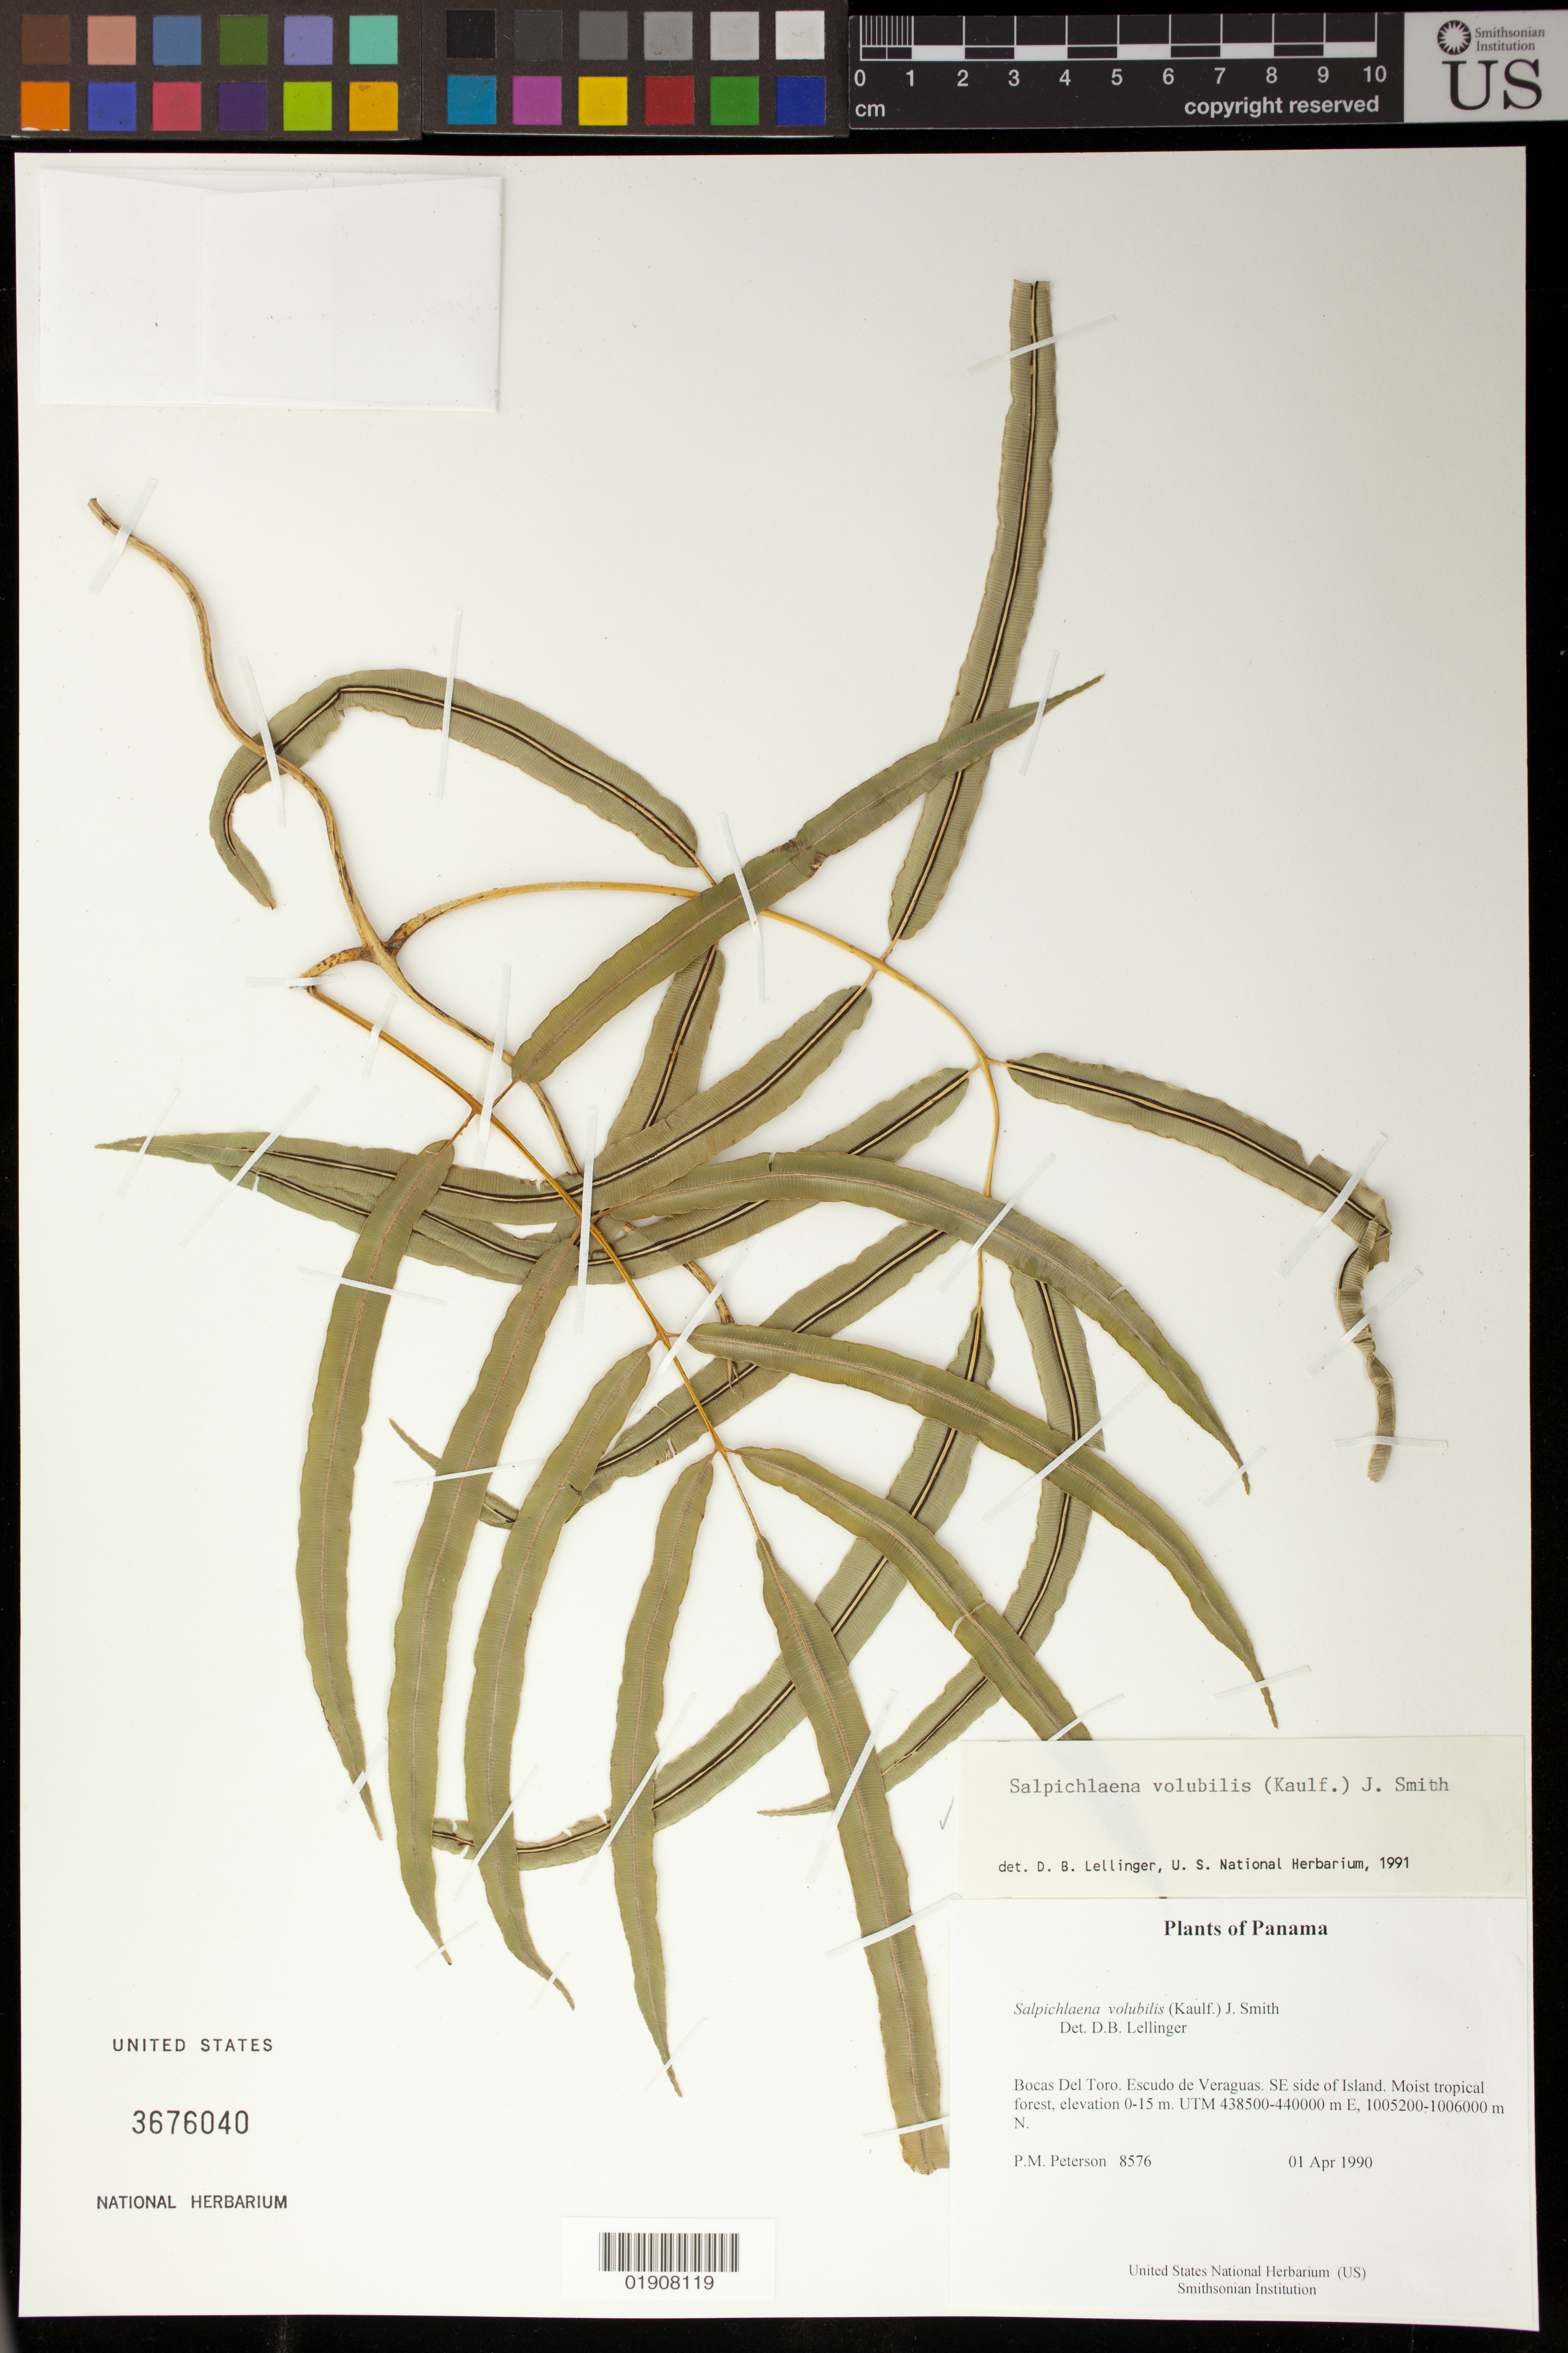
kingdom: Plantae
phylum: Tracheophyta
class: Polypodiopsida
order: Polypodiales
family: Blechnaceae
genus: Salpichlaena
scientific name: Salpichlaena volubilis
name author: (Kaulf.) J. Sm.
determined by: Lellinger, David B., (BOT), Smithsonian Institution - National Museum of Natural History (UNITED STATES)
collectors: P. M. Peterson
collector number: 08576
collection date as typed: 01 Apr 1990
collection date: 1990-04-01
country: Panama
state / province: Bocas del Toro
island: Escudo de Veraguas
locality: SE side of Island.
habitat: Moist tropical forest, UTM 438500-440000 m E, 1005200-1006000 m N.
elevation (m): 0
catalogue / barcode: US 3676040